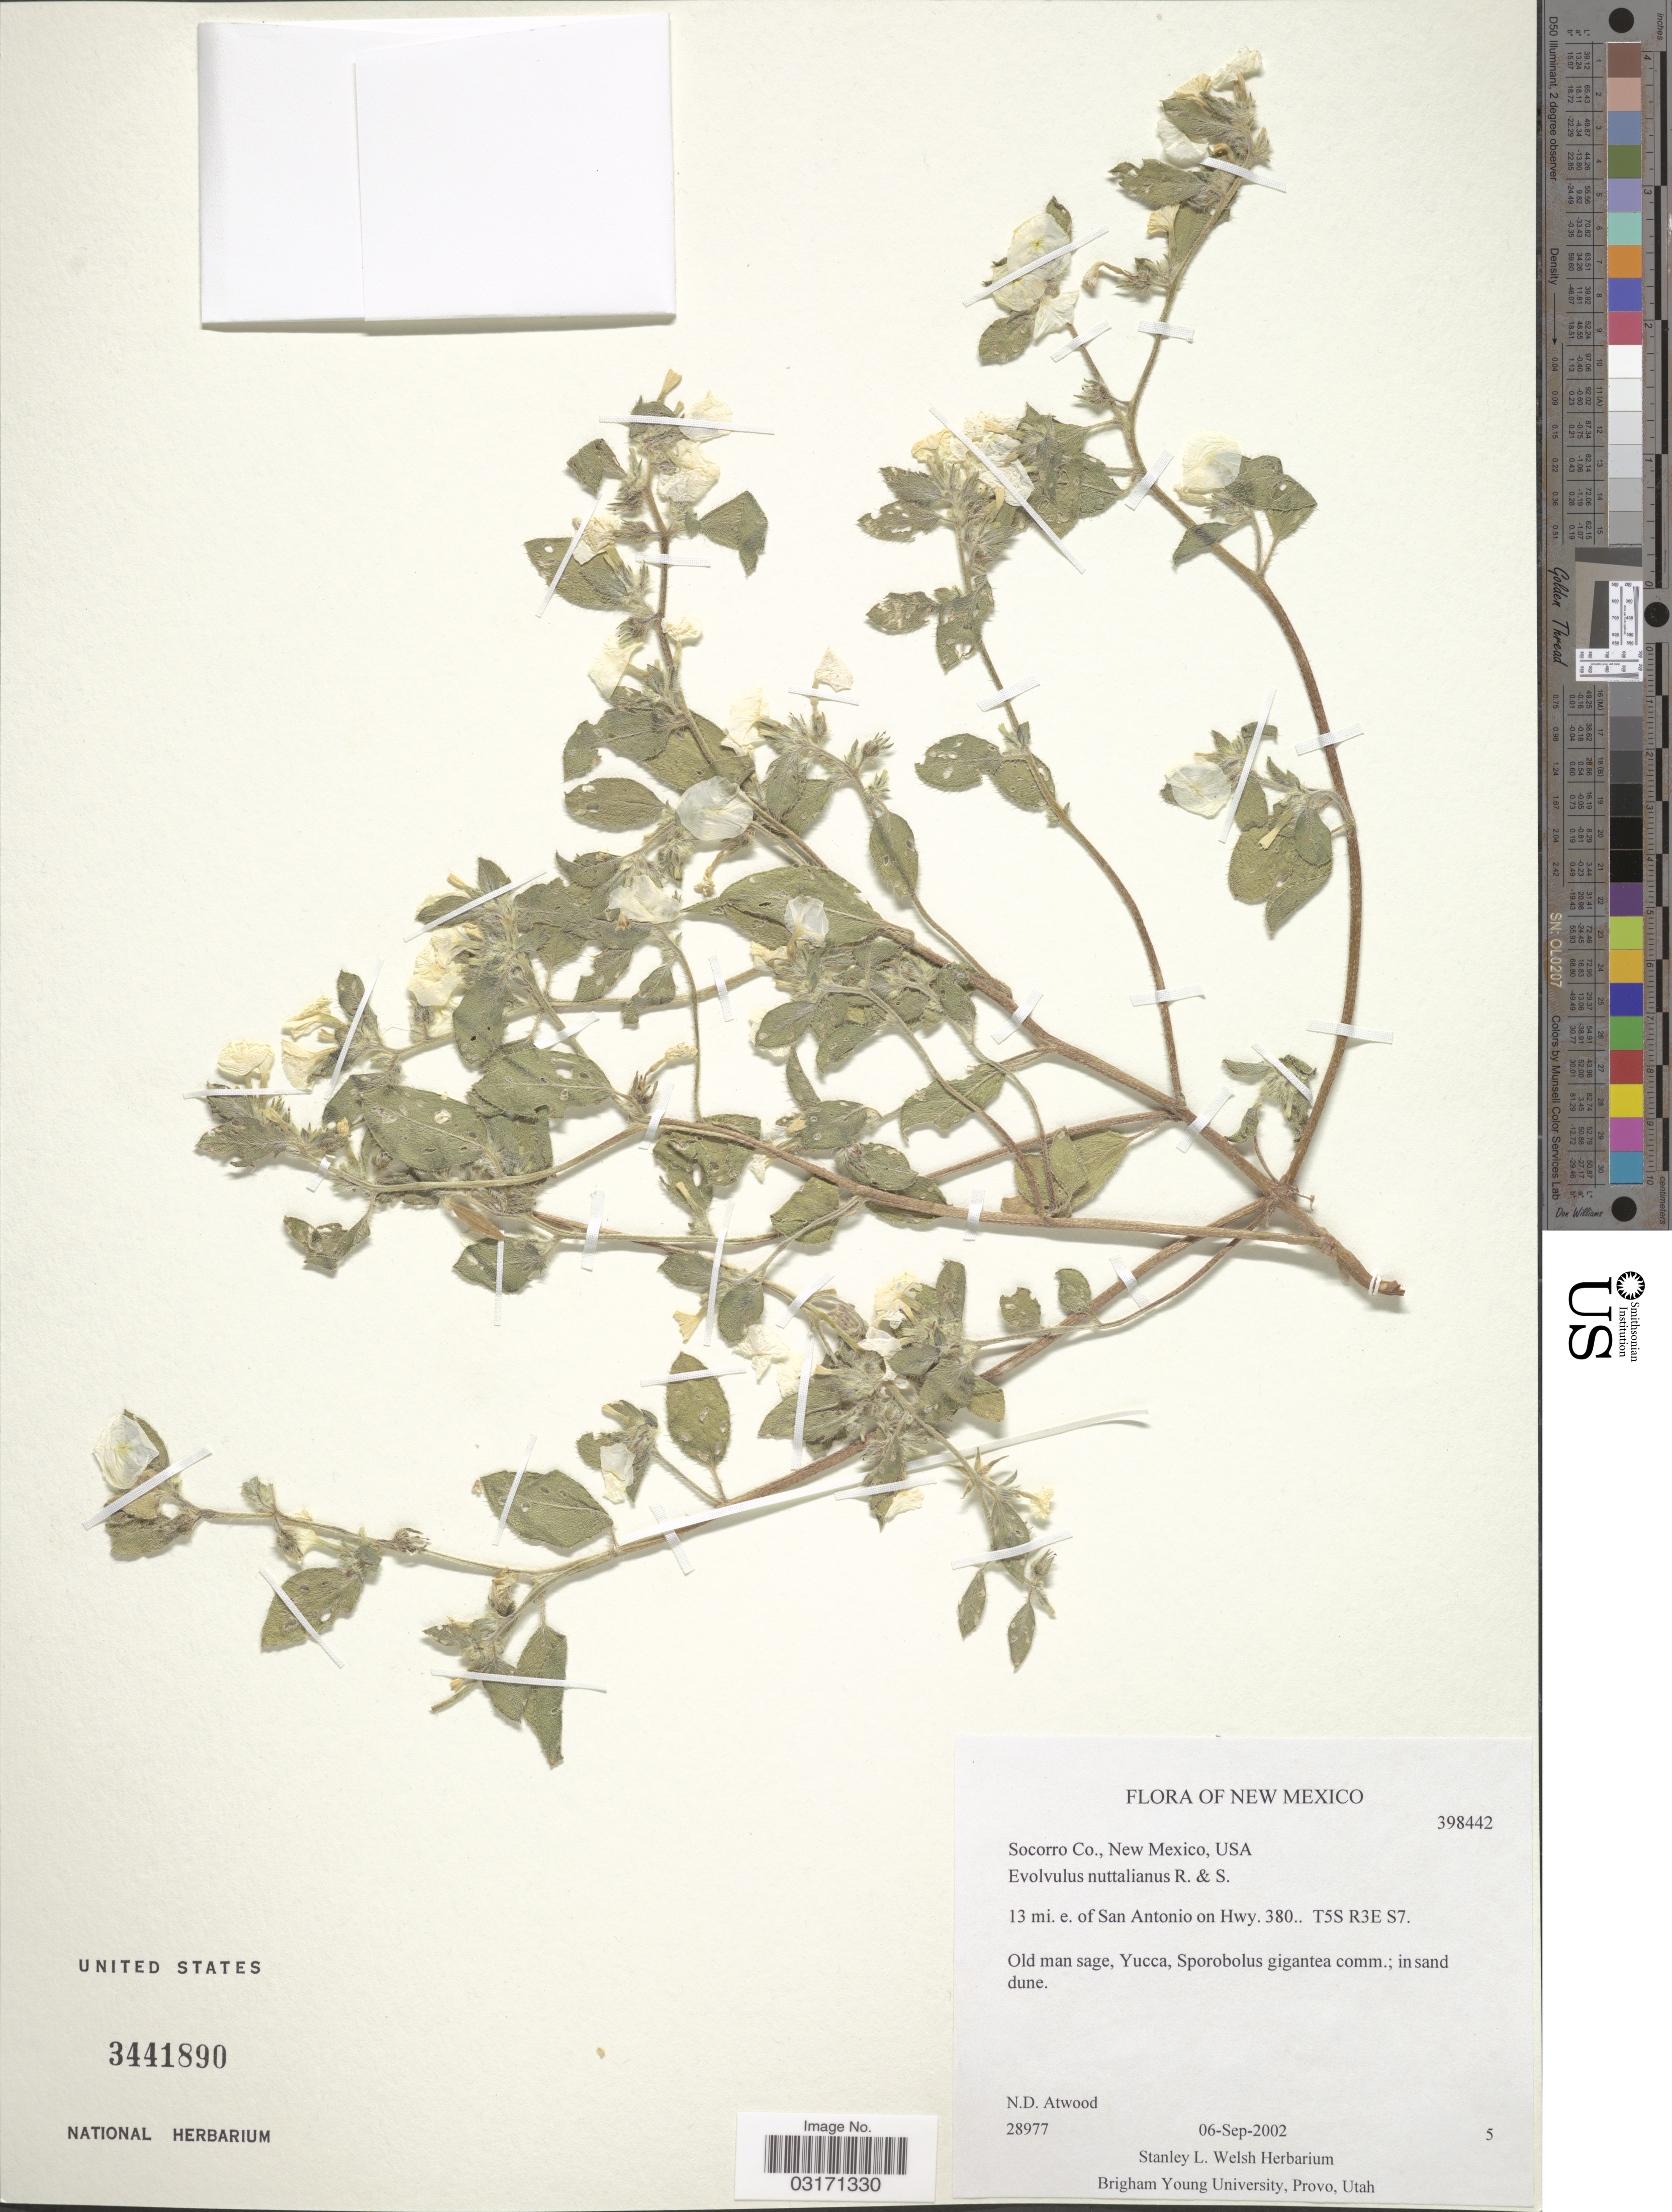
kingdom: Plantae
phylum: Tracheophyta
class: Magnoliopsida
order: Solanales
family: Convolvulaceae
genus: Evolvulus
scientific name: Evolvulus nuttallianus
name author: Roem. & Schult.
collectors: N. Atwood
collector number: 28977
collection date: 2002-09-06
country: United States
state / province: New Mexico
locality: Socorro Co. 13 mi. e. of San Antonio on Hwy. 380. T5S R3E S7.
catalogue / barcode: US 3441890